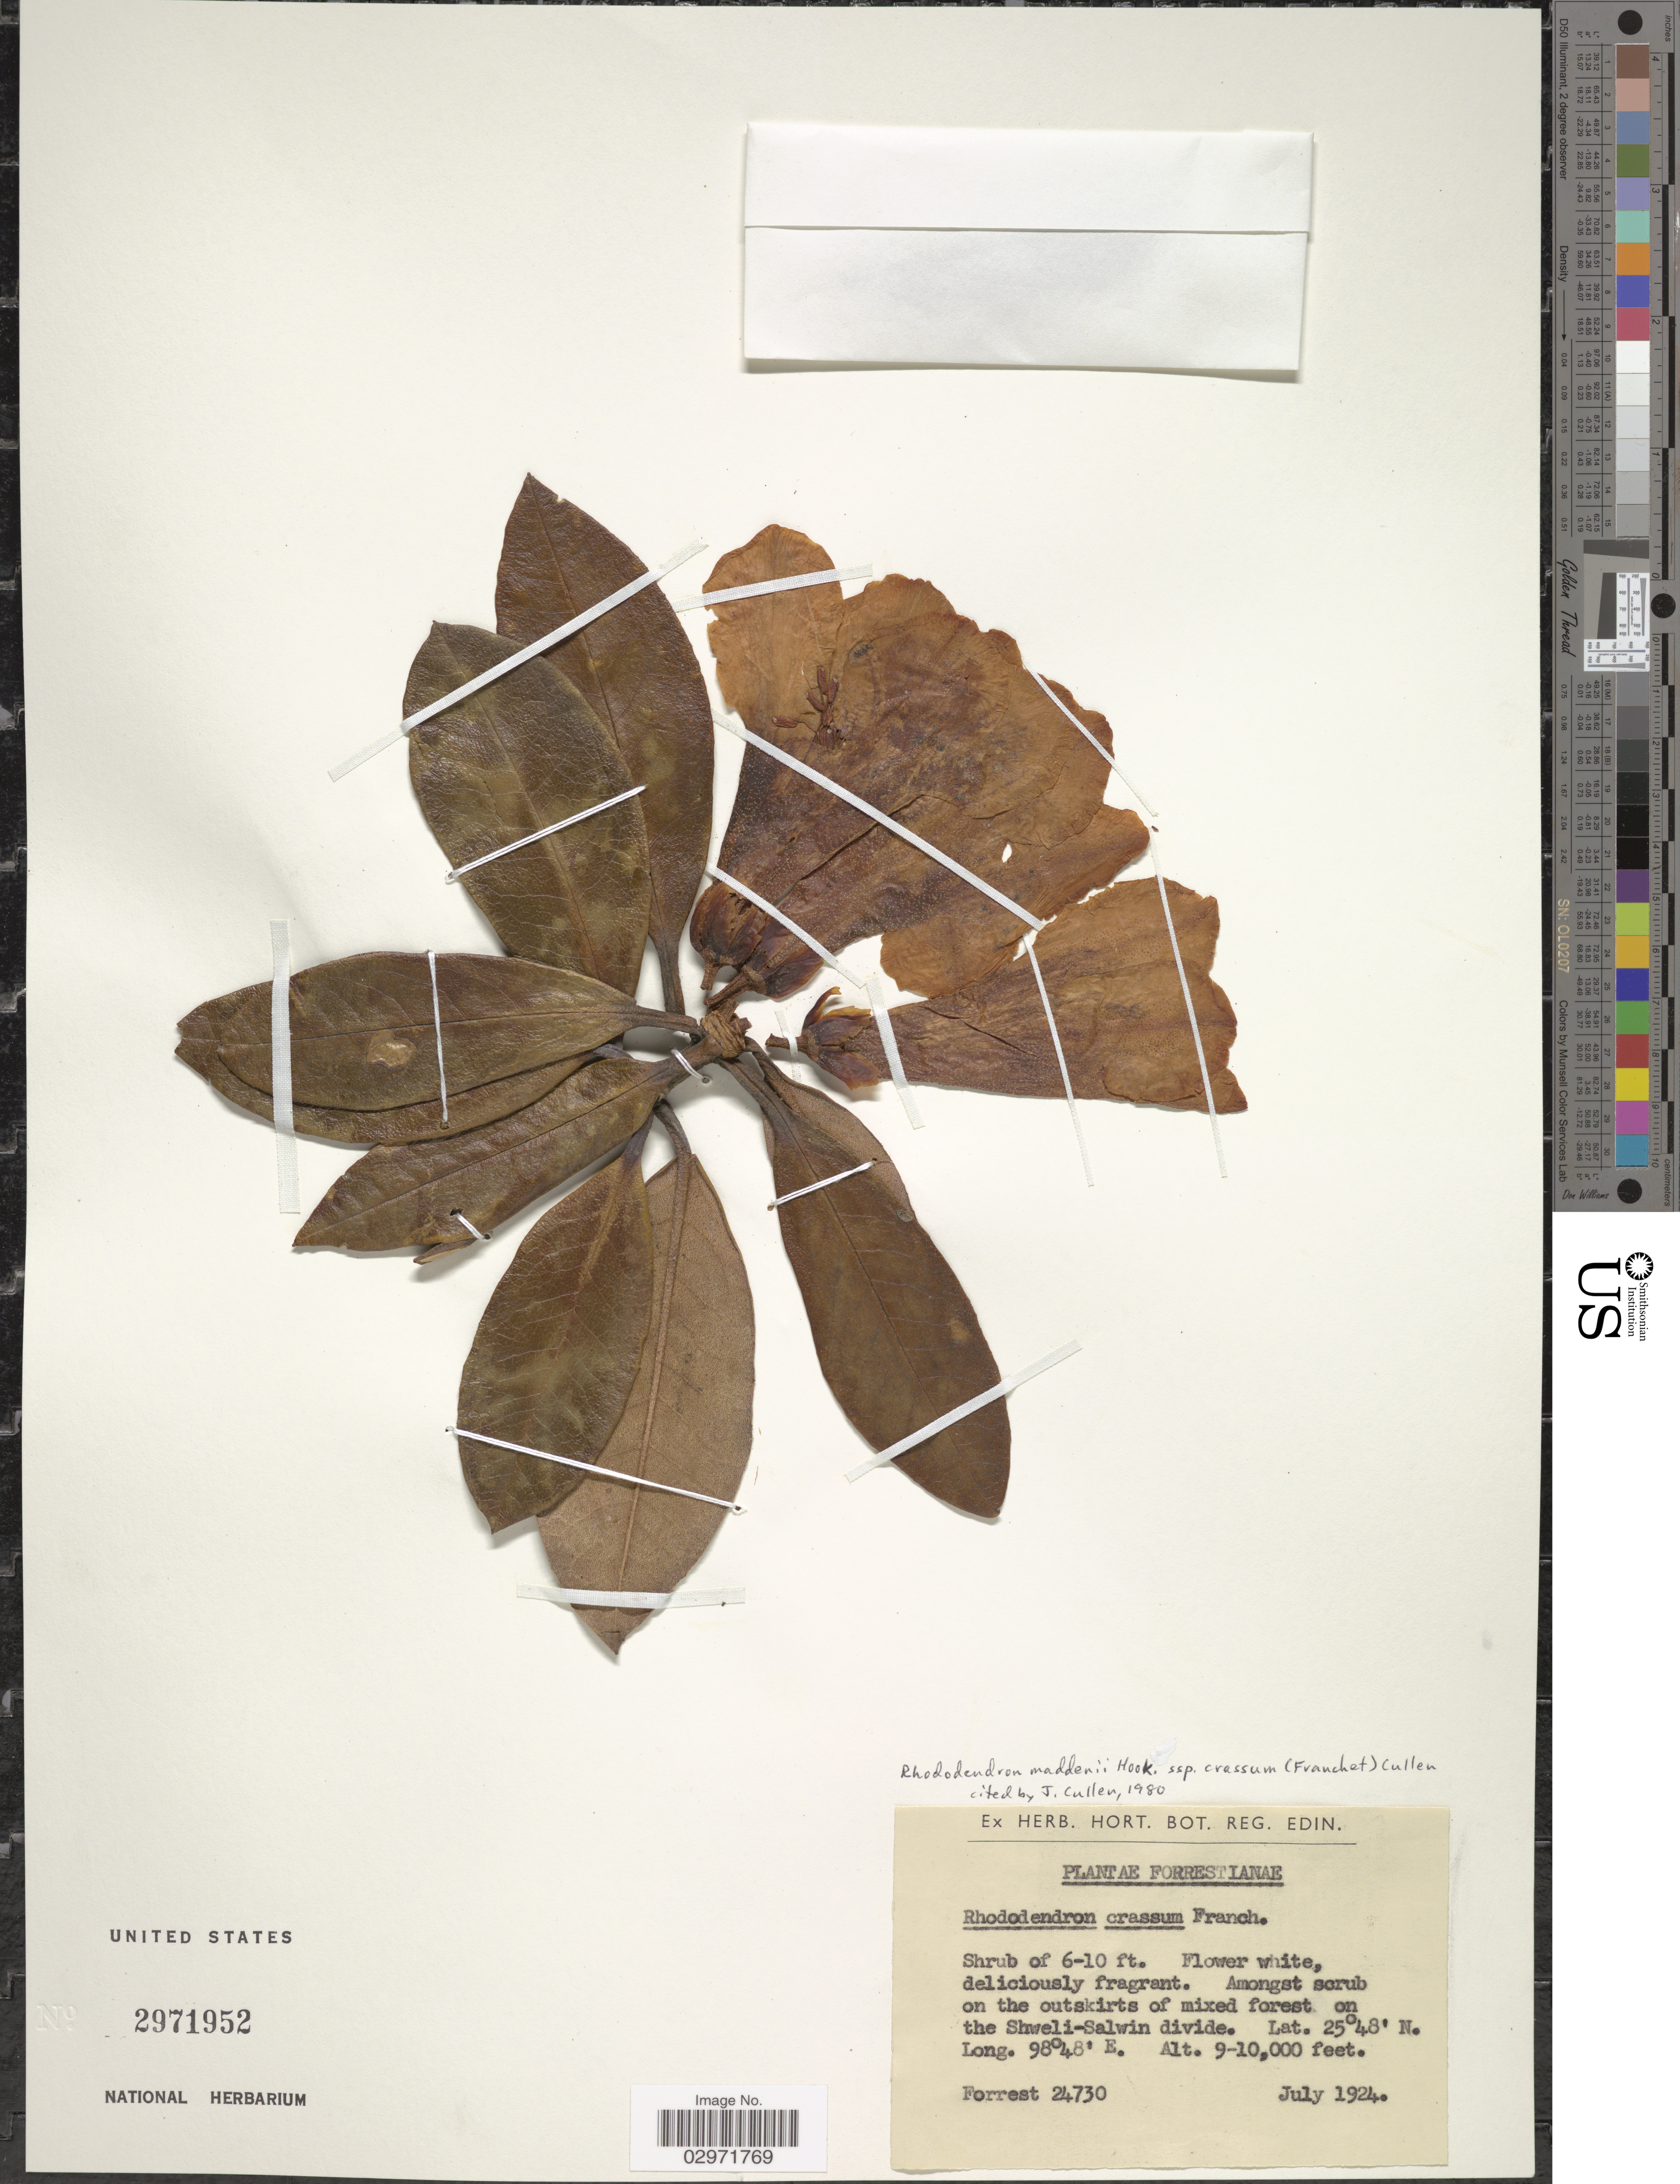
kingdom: Plantae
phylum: Tracheophyta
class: Magnoliopsida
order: Ericales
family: Ericaceae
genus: Rhododendron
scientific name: Rhododendron maddenii subsp. crassum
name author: (Franch.) Cullen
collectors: -. Forrest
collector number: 24730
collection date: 1924-07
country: China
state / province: Yunnan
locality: On the Shweli-Salwin divide.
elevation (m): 2743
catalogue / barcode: US 2971952